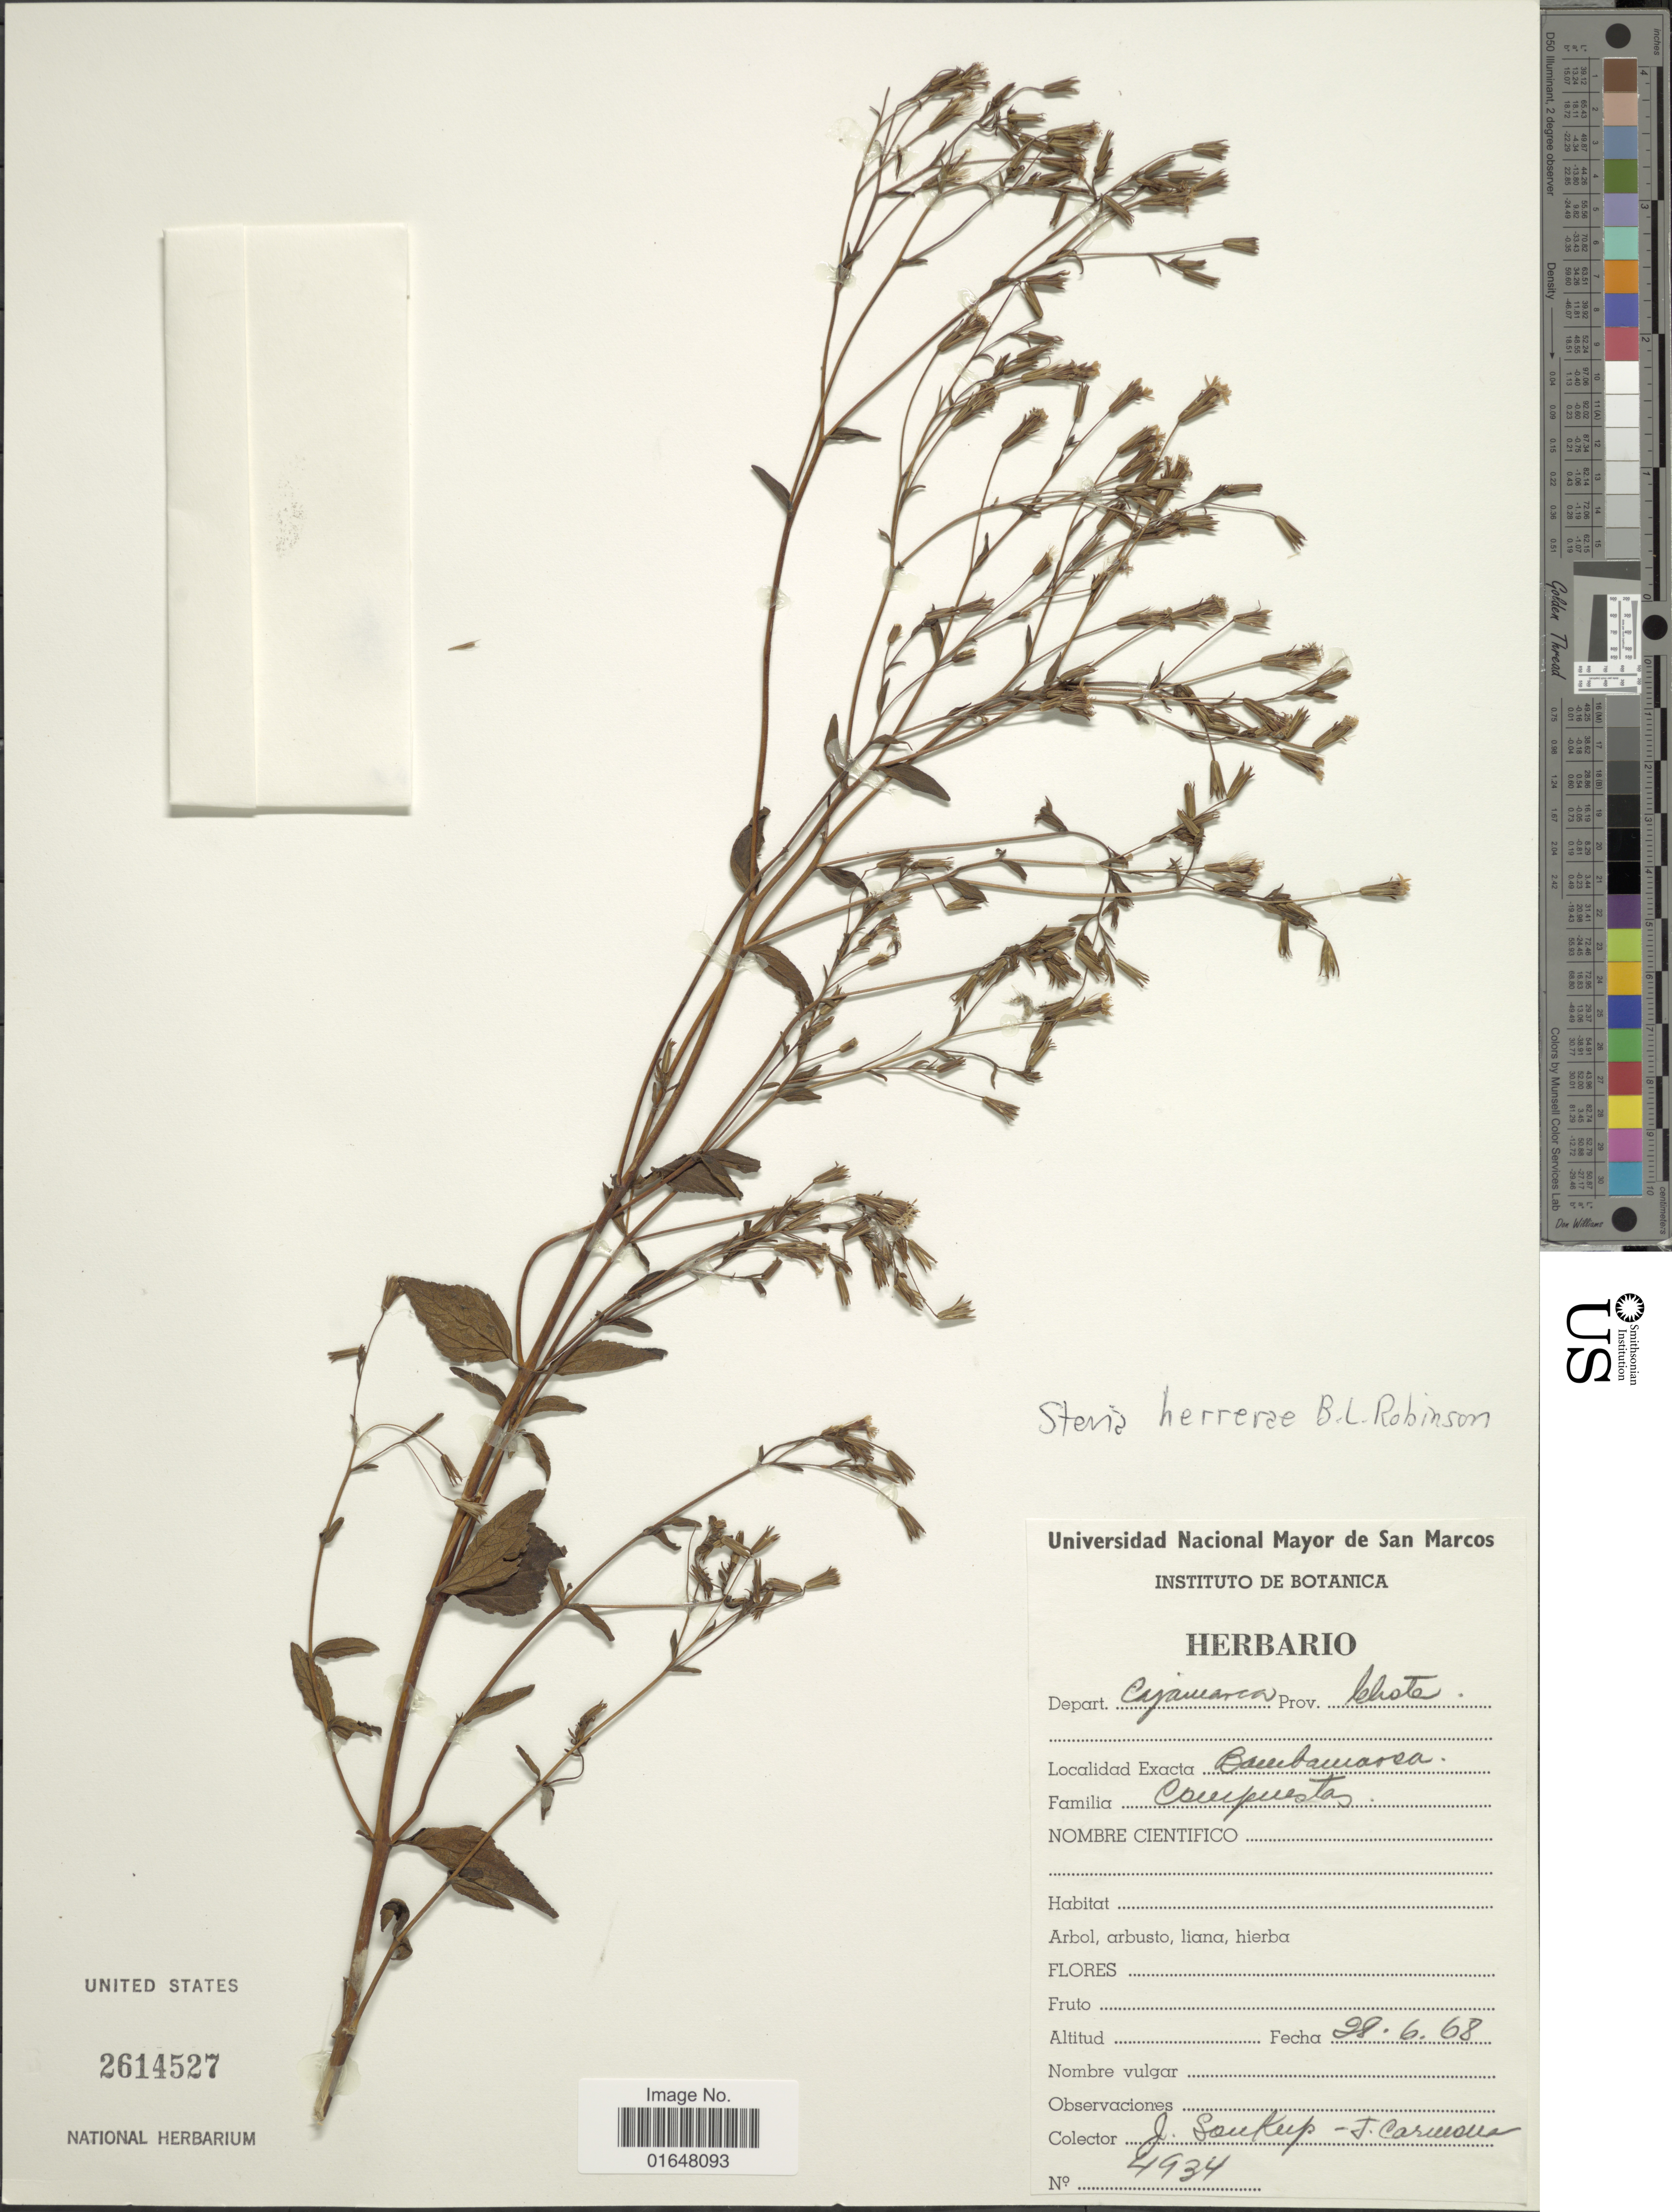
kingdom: Plantae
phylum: Tracheophyta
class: Magnoliopsida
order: Asterales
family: Asteraceae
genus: Stevia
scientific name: Stevia herrerae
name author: B.L. Rob.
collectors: J. Soukup & J. Carmona A.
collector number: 4934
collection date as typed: Transcribed d/m/y: 28/6/68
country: Peru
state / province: Cajamarca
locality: Bambamarca, Prov. Chota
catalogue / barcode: US 2614527